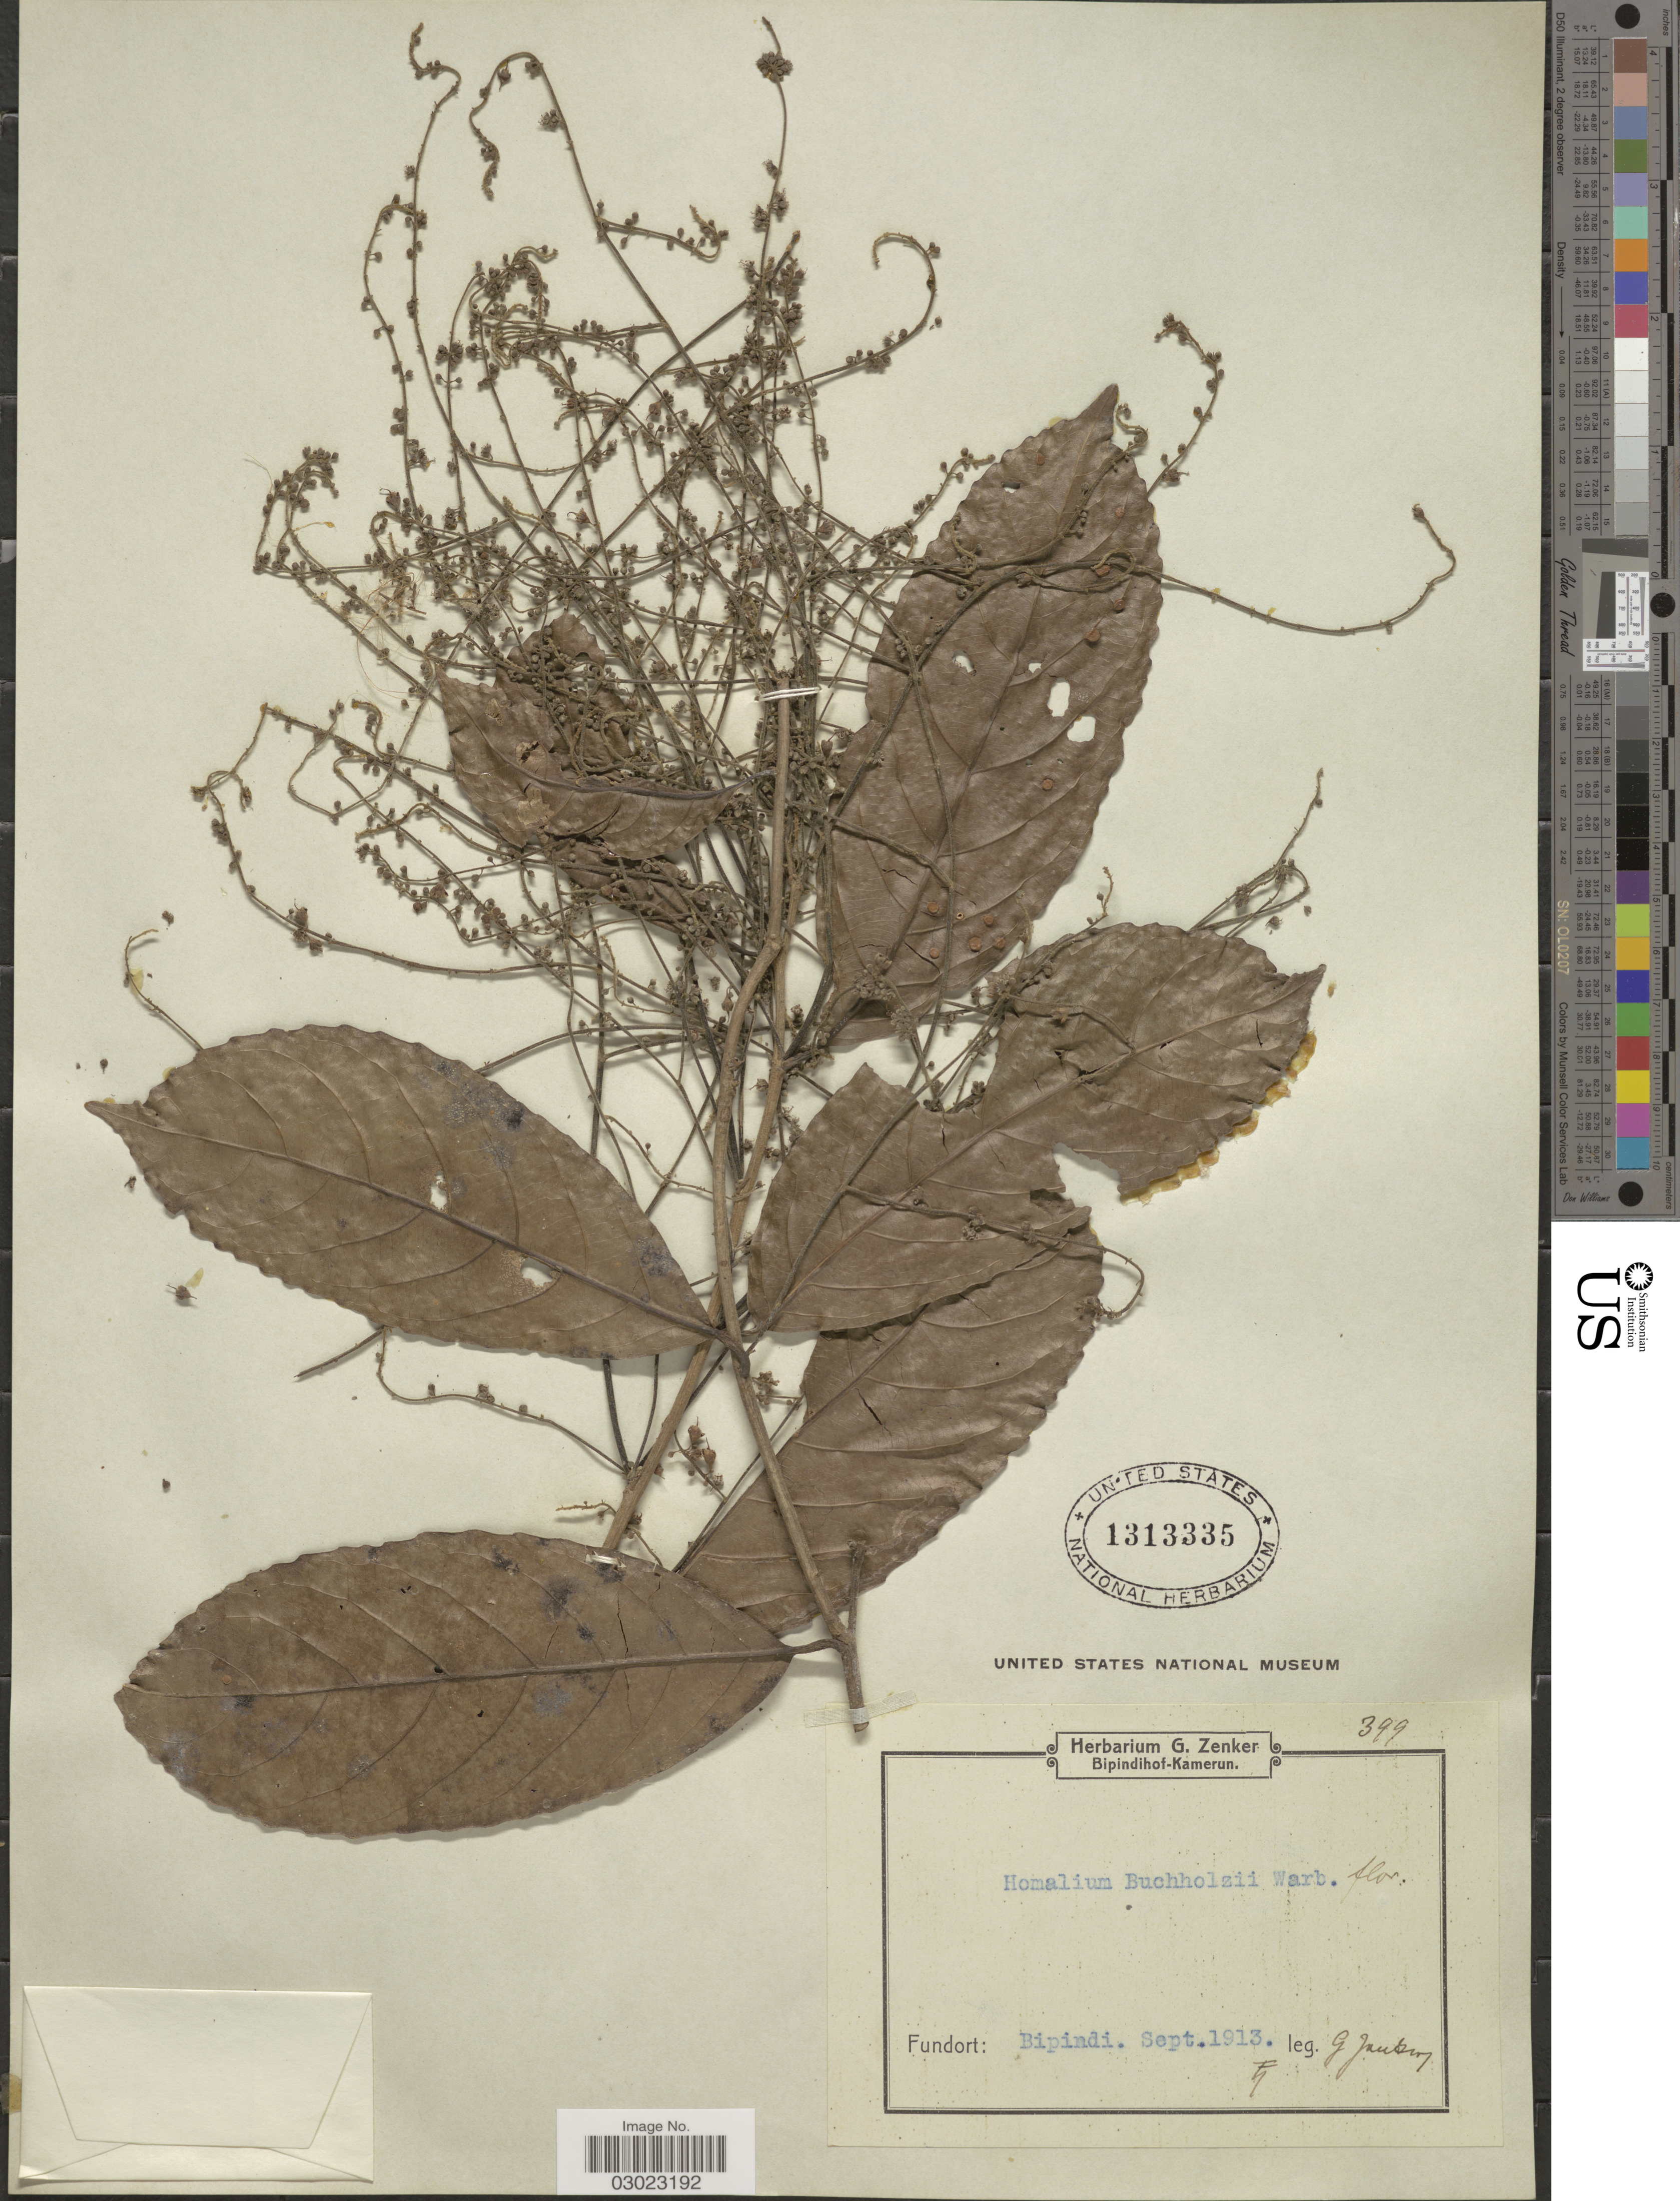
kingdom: Plantae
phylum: Tracheophyta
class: Magnoliopsida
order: Malpighiales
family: Salicaceae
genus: Homalium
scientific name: Homalium buchholzii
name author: Warb.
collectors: G. A. Zenker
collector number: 399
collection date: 1913-09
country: Cameroon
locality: Bipindi.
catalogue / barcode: US 1313335